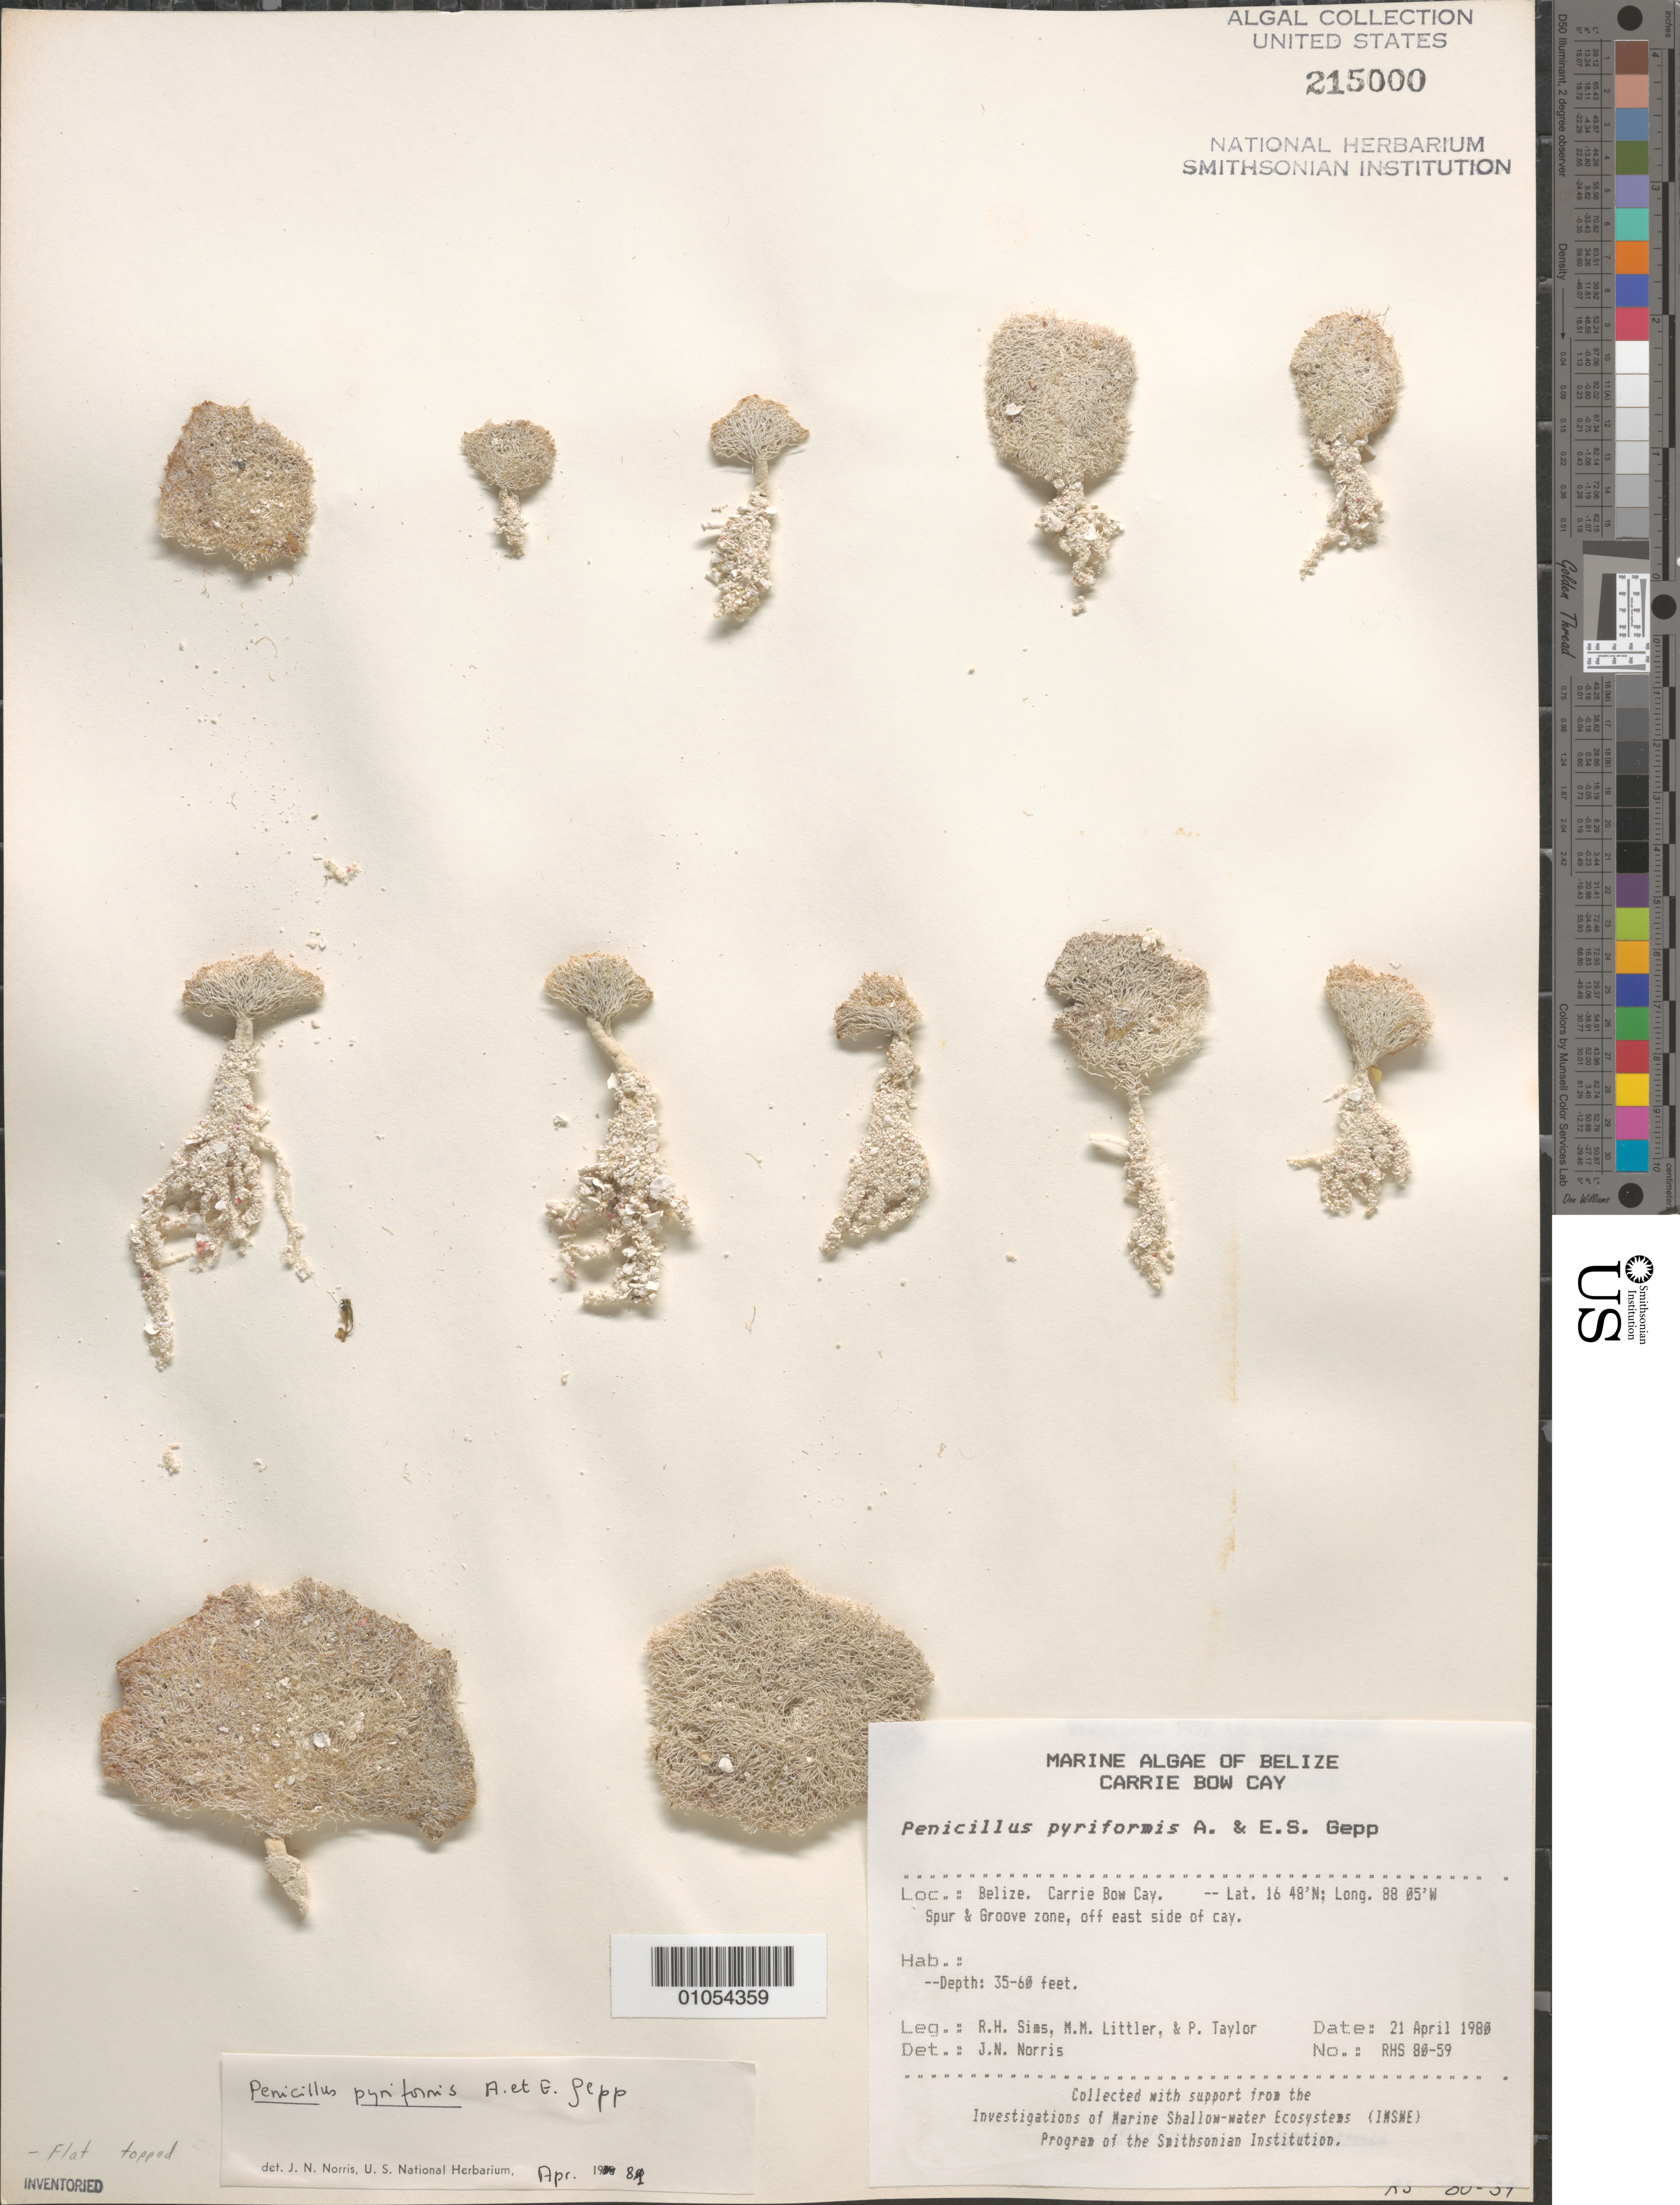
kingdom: Plantae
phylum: Chlorophyta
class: Ulvophyceae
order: Bryopsidales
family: Udoteaceae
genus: Penicillus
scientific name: Penicillus pyriformis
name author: A. Gepp & E. Gepp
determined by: Norris, James N.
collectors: R. H. Sims, M. M. Littler & P. R. Taylor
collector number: RHS 80-59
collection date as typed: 21 Apr 1980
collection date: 1980-04-21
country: Belize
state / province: Stann Creek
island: Carrie Bow Cay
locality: Spur and groove zone off east side of Carrie Bow Cay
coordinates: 16 48'N, 88 05'W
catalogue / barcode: US 215000